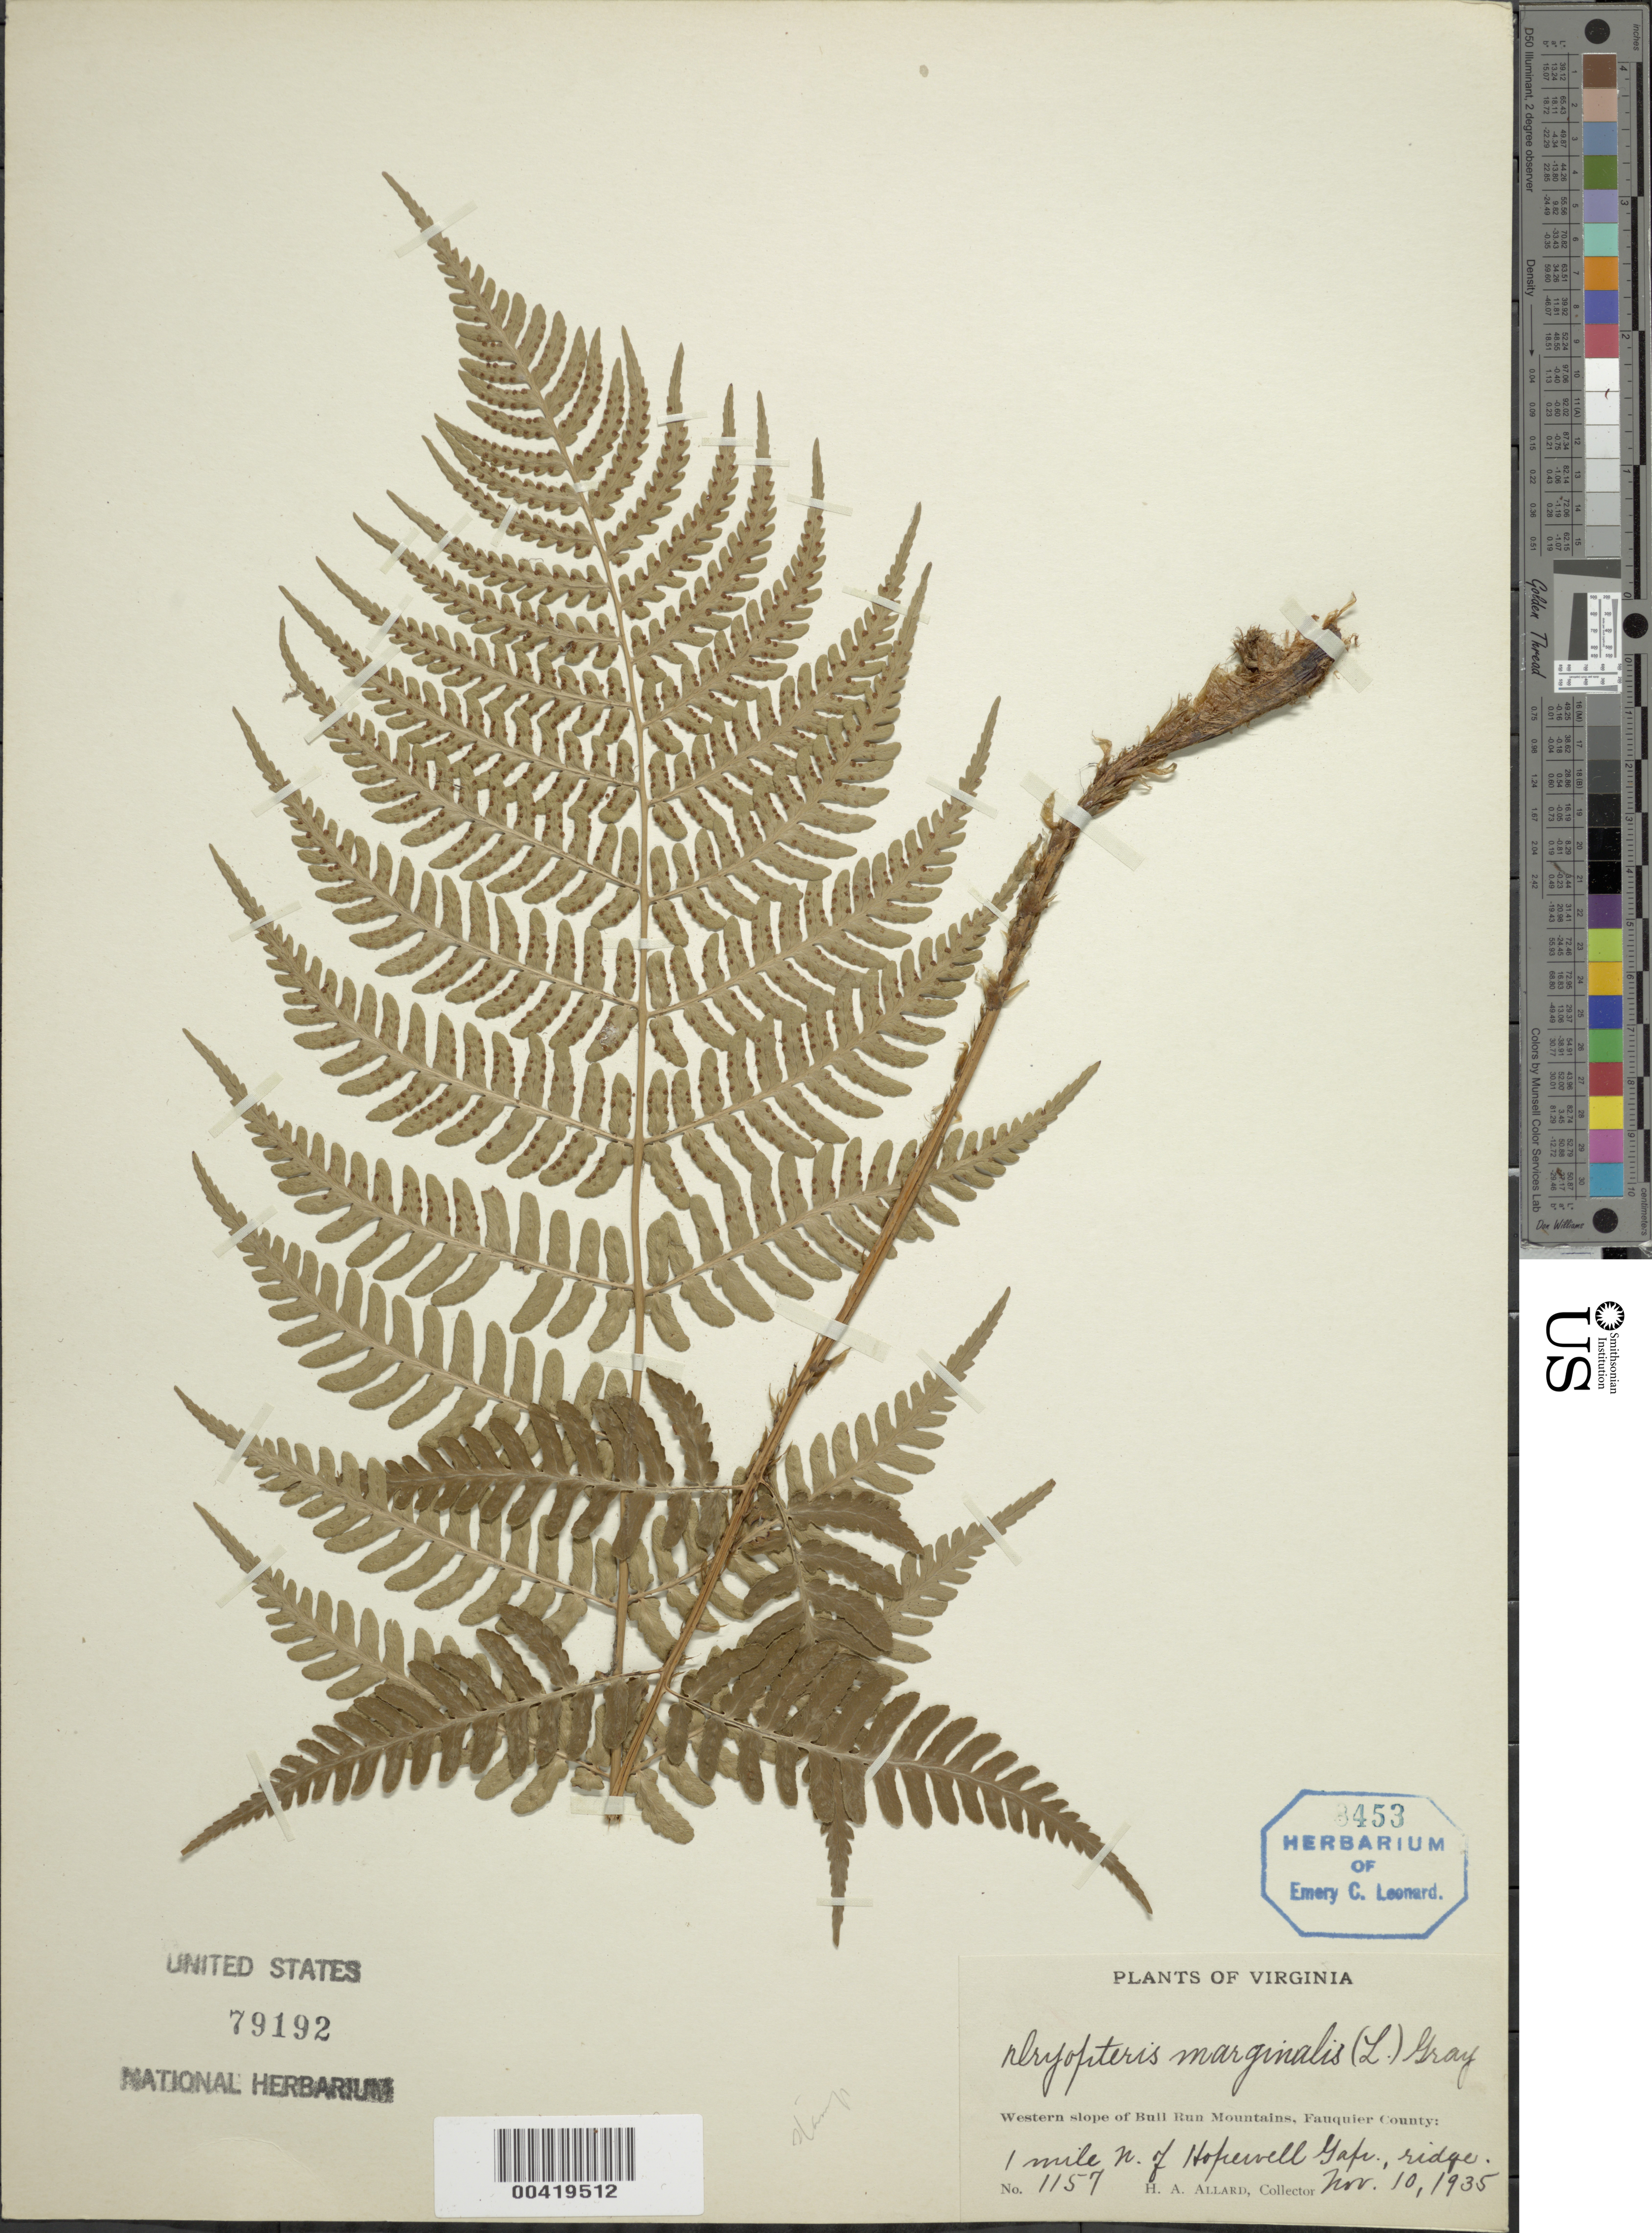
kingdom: Plantae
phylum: Tracheophyta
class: Polypodiopsida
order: Polypodiales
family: Dryopteridaceae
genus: Dryopteris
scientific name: Dryopteris marginalis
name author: (L.) A. Gray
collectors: H. A. Allard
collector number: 1157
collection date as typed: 10 Nov 1935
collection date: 1935-11-10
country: United States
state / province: Virginia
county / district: Fauquier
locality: North of Hopewell Gap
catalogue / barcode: US 79192